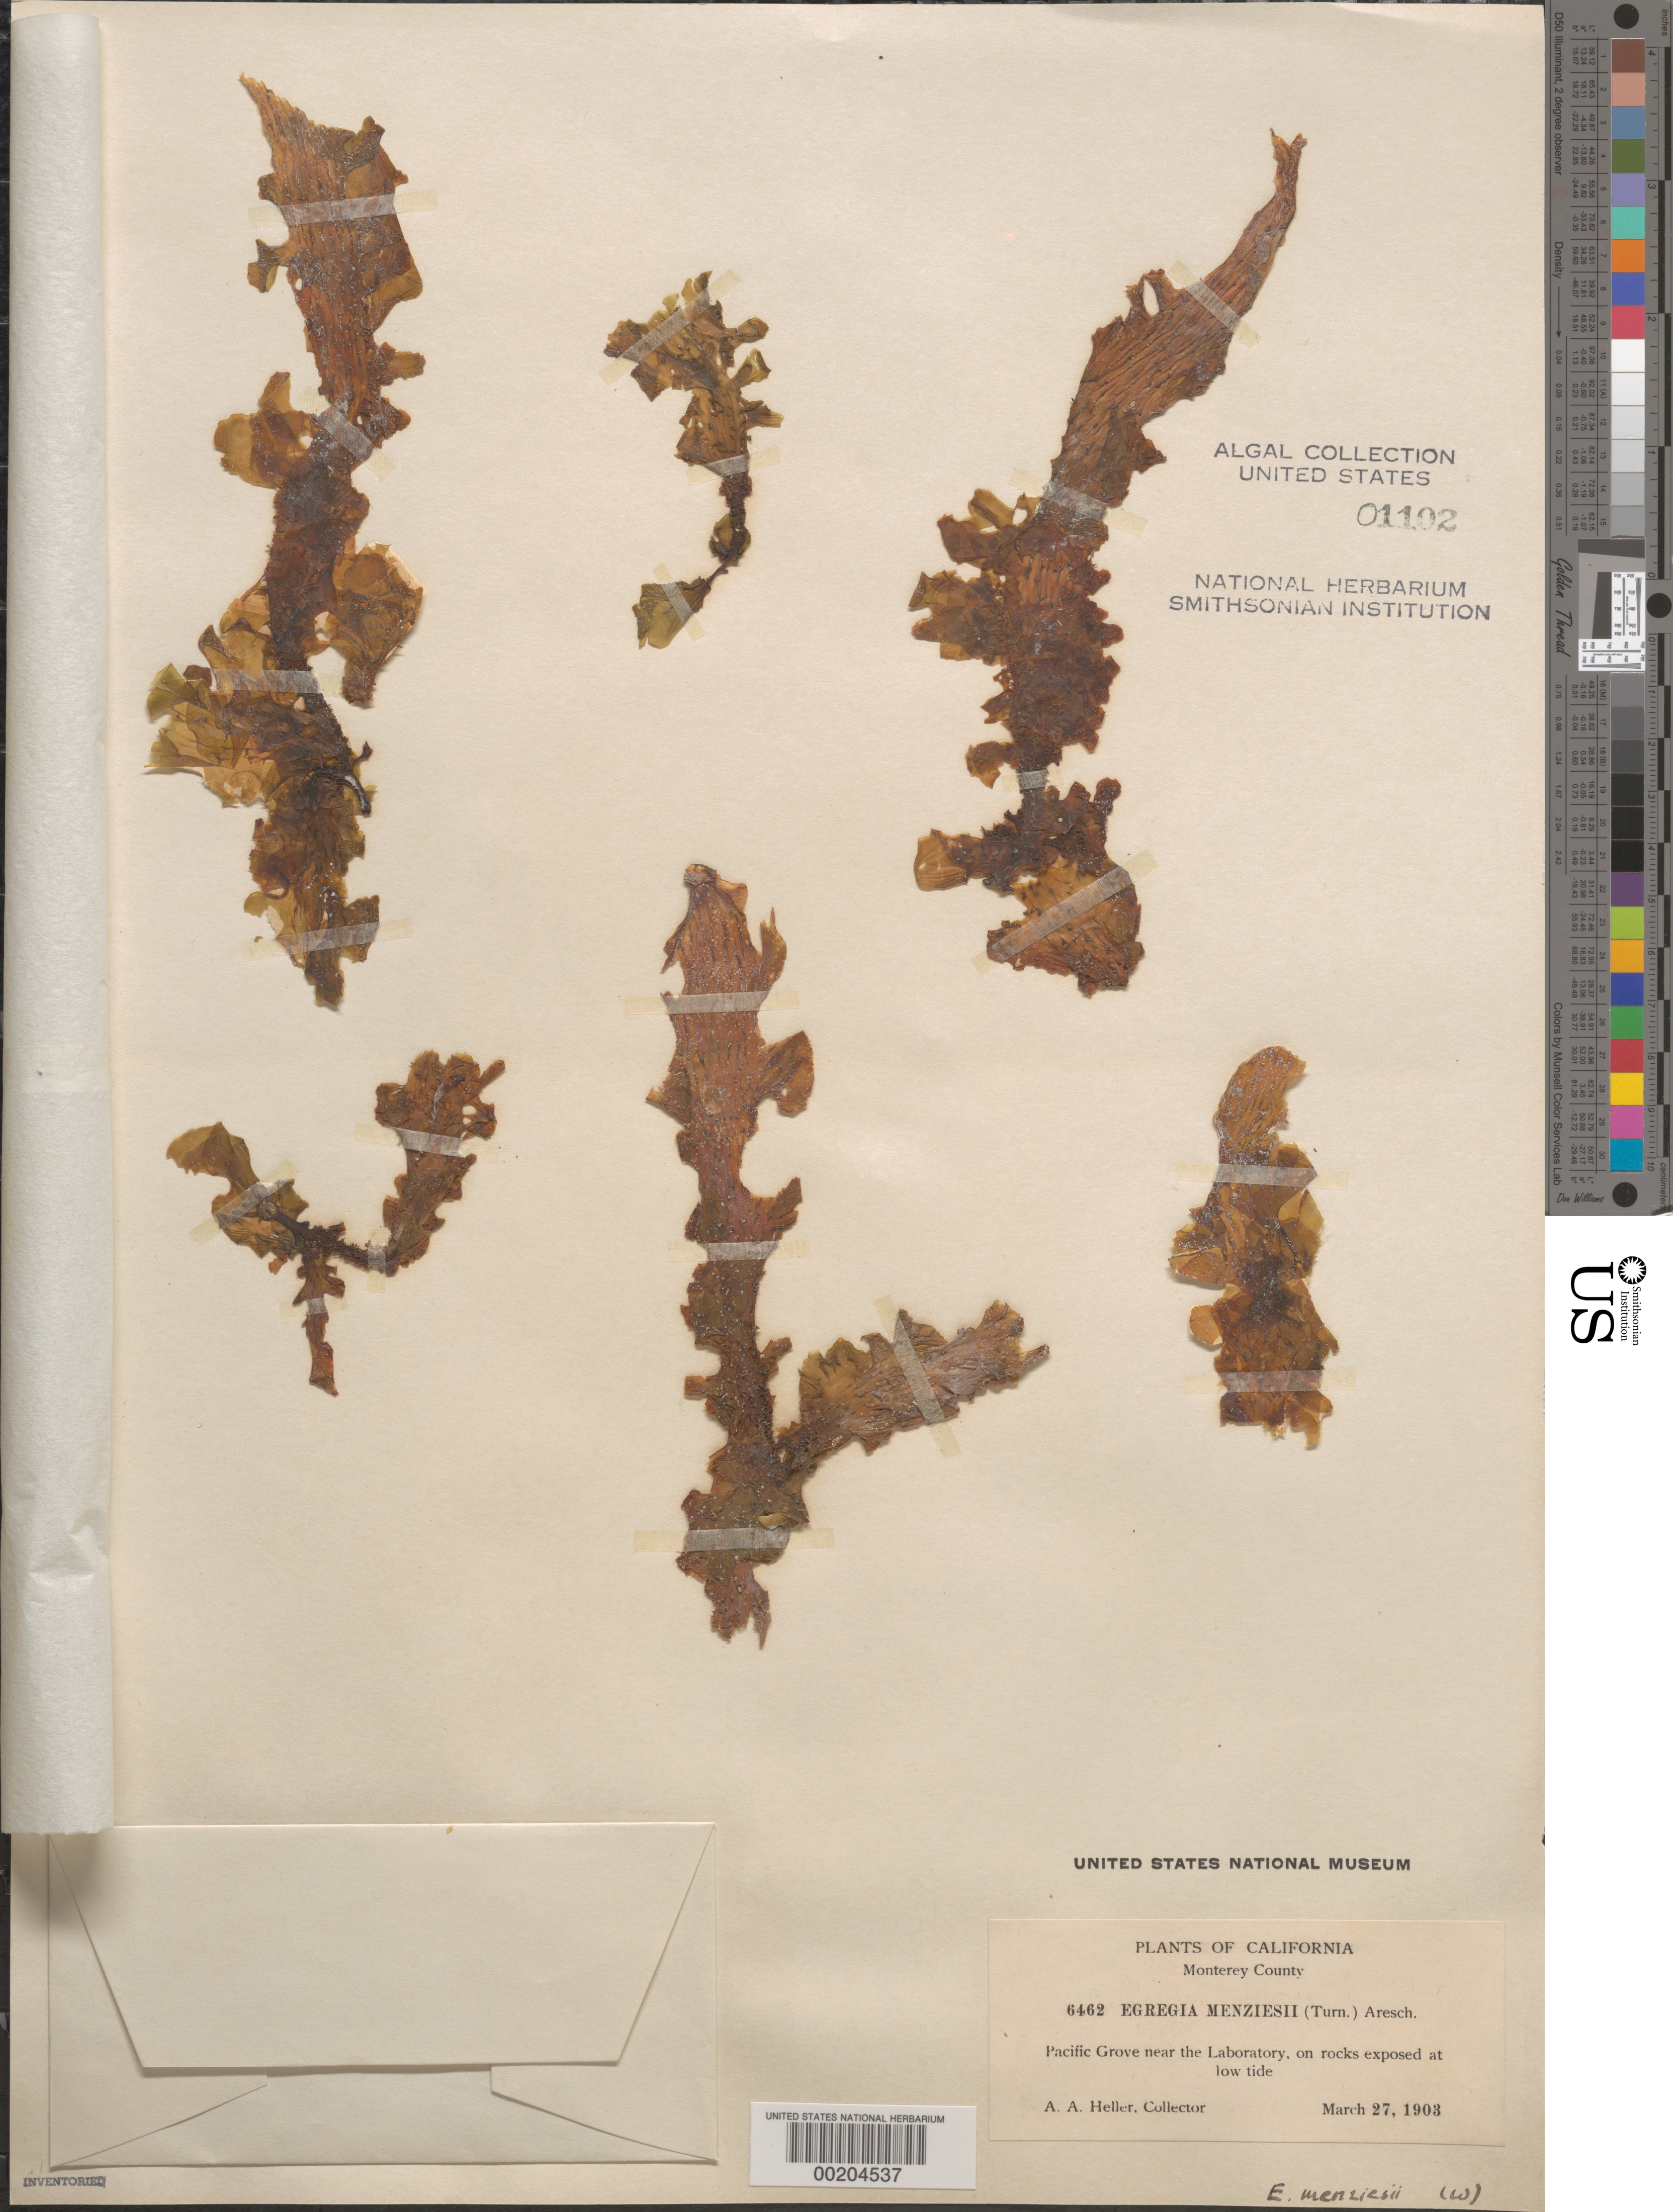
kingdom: Chromista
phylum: Ochrophyta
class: Phaeophyceae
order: Laminariales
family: Lessoniaceae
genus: Egregia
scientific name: Egregia menziesii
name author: (Turner) Aresch.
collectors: A. A. Heller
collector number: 6462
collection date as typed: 27 Mar 1903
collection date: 1903-03-27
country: United States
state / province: California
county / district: Monterey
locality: Pacific Grove near Hopkins Marine Station laboratory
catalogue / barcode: US 1102